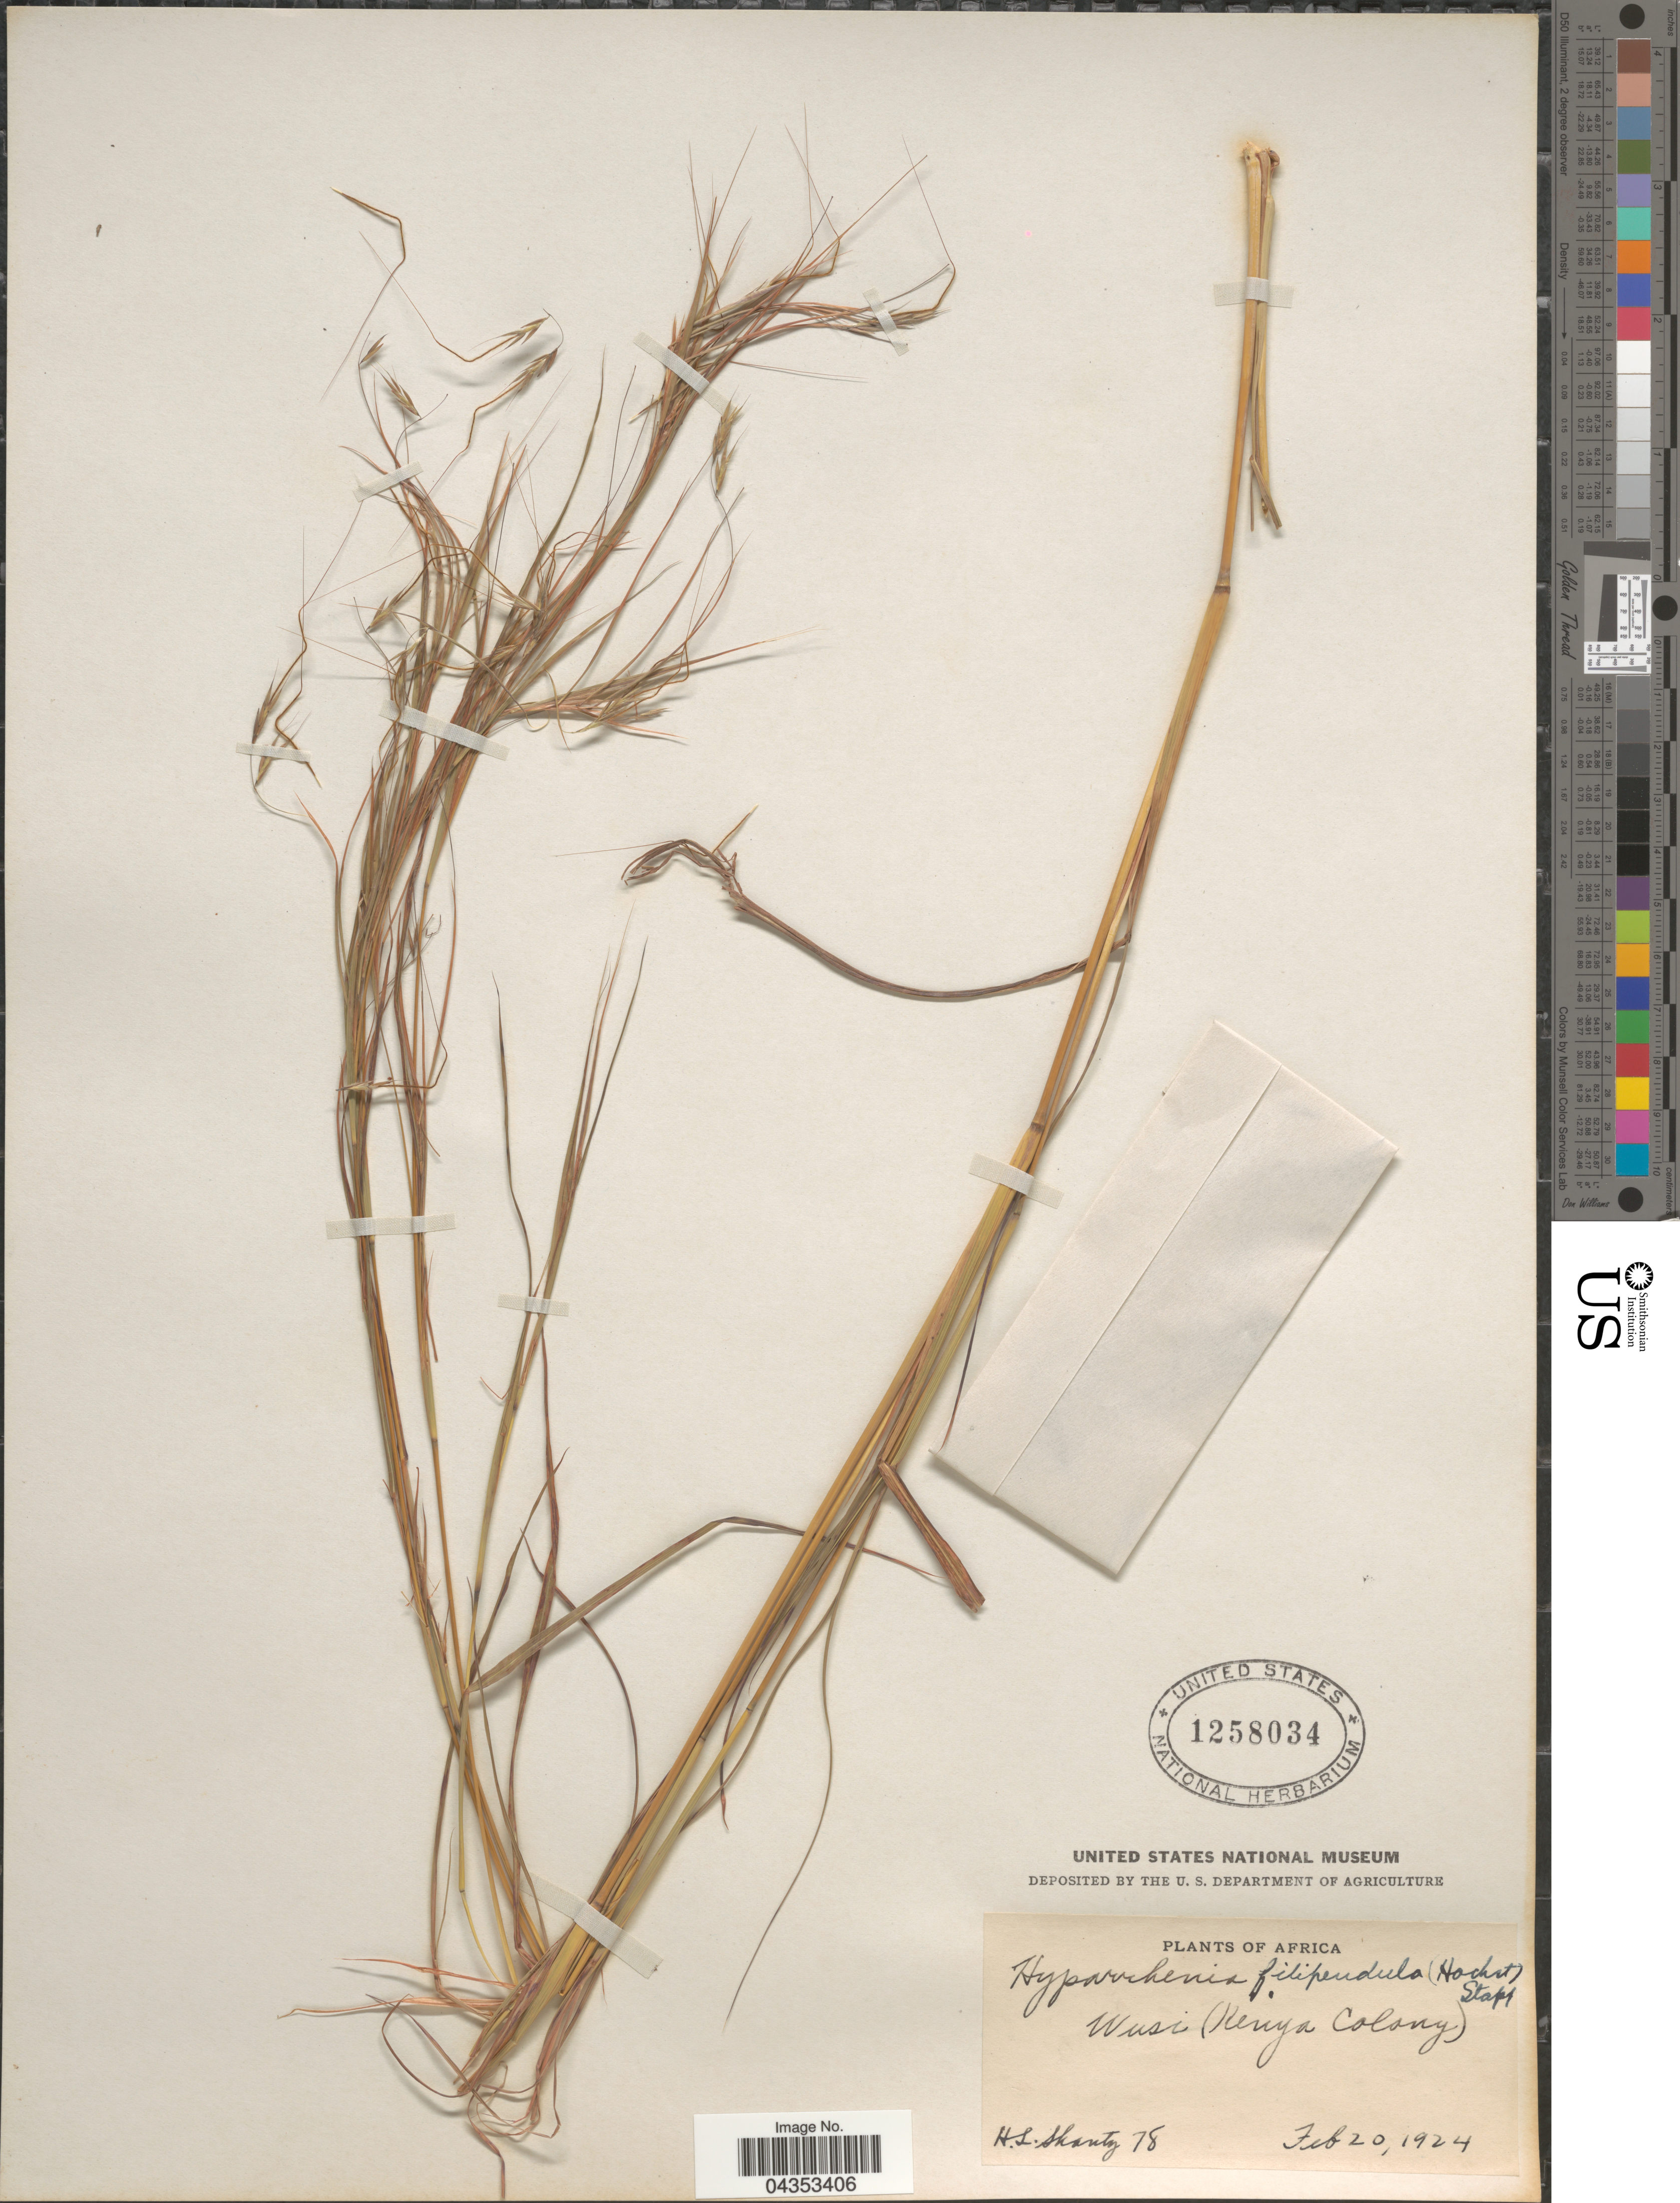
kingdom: Plantae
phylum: Tracheophyta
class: Liliopsida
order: Poales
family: Poaceae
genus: Hyparrhenia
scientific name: Hyparrhenia filipendula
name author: (Hochr.) Stapf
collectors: H. Shantz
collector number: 78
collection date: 1924-02-20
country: Kenya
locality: Wusi (Kenya Colony).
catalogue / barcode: US 1258034